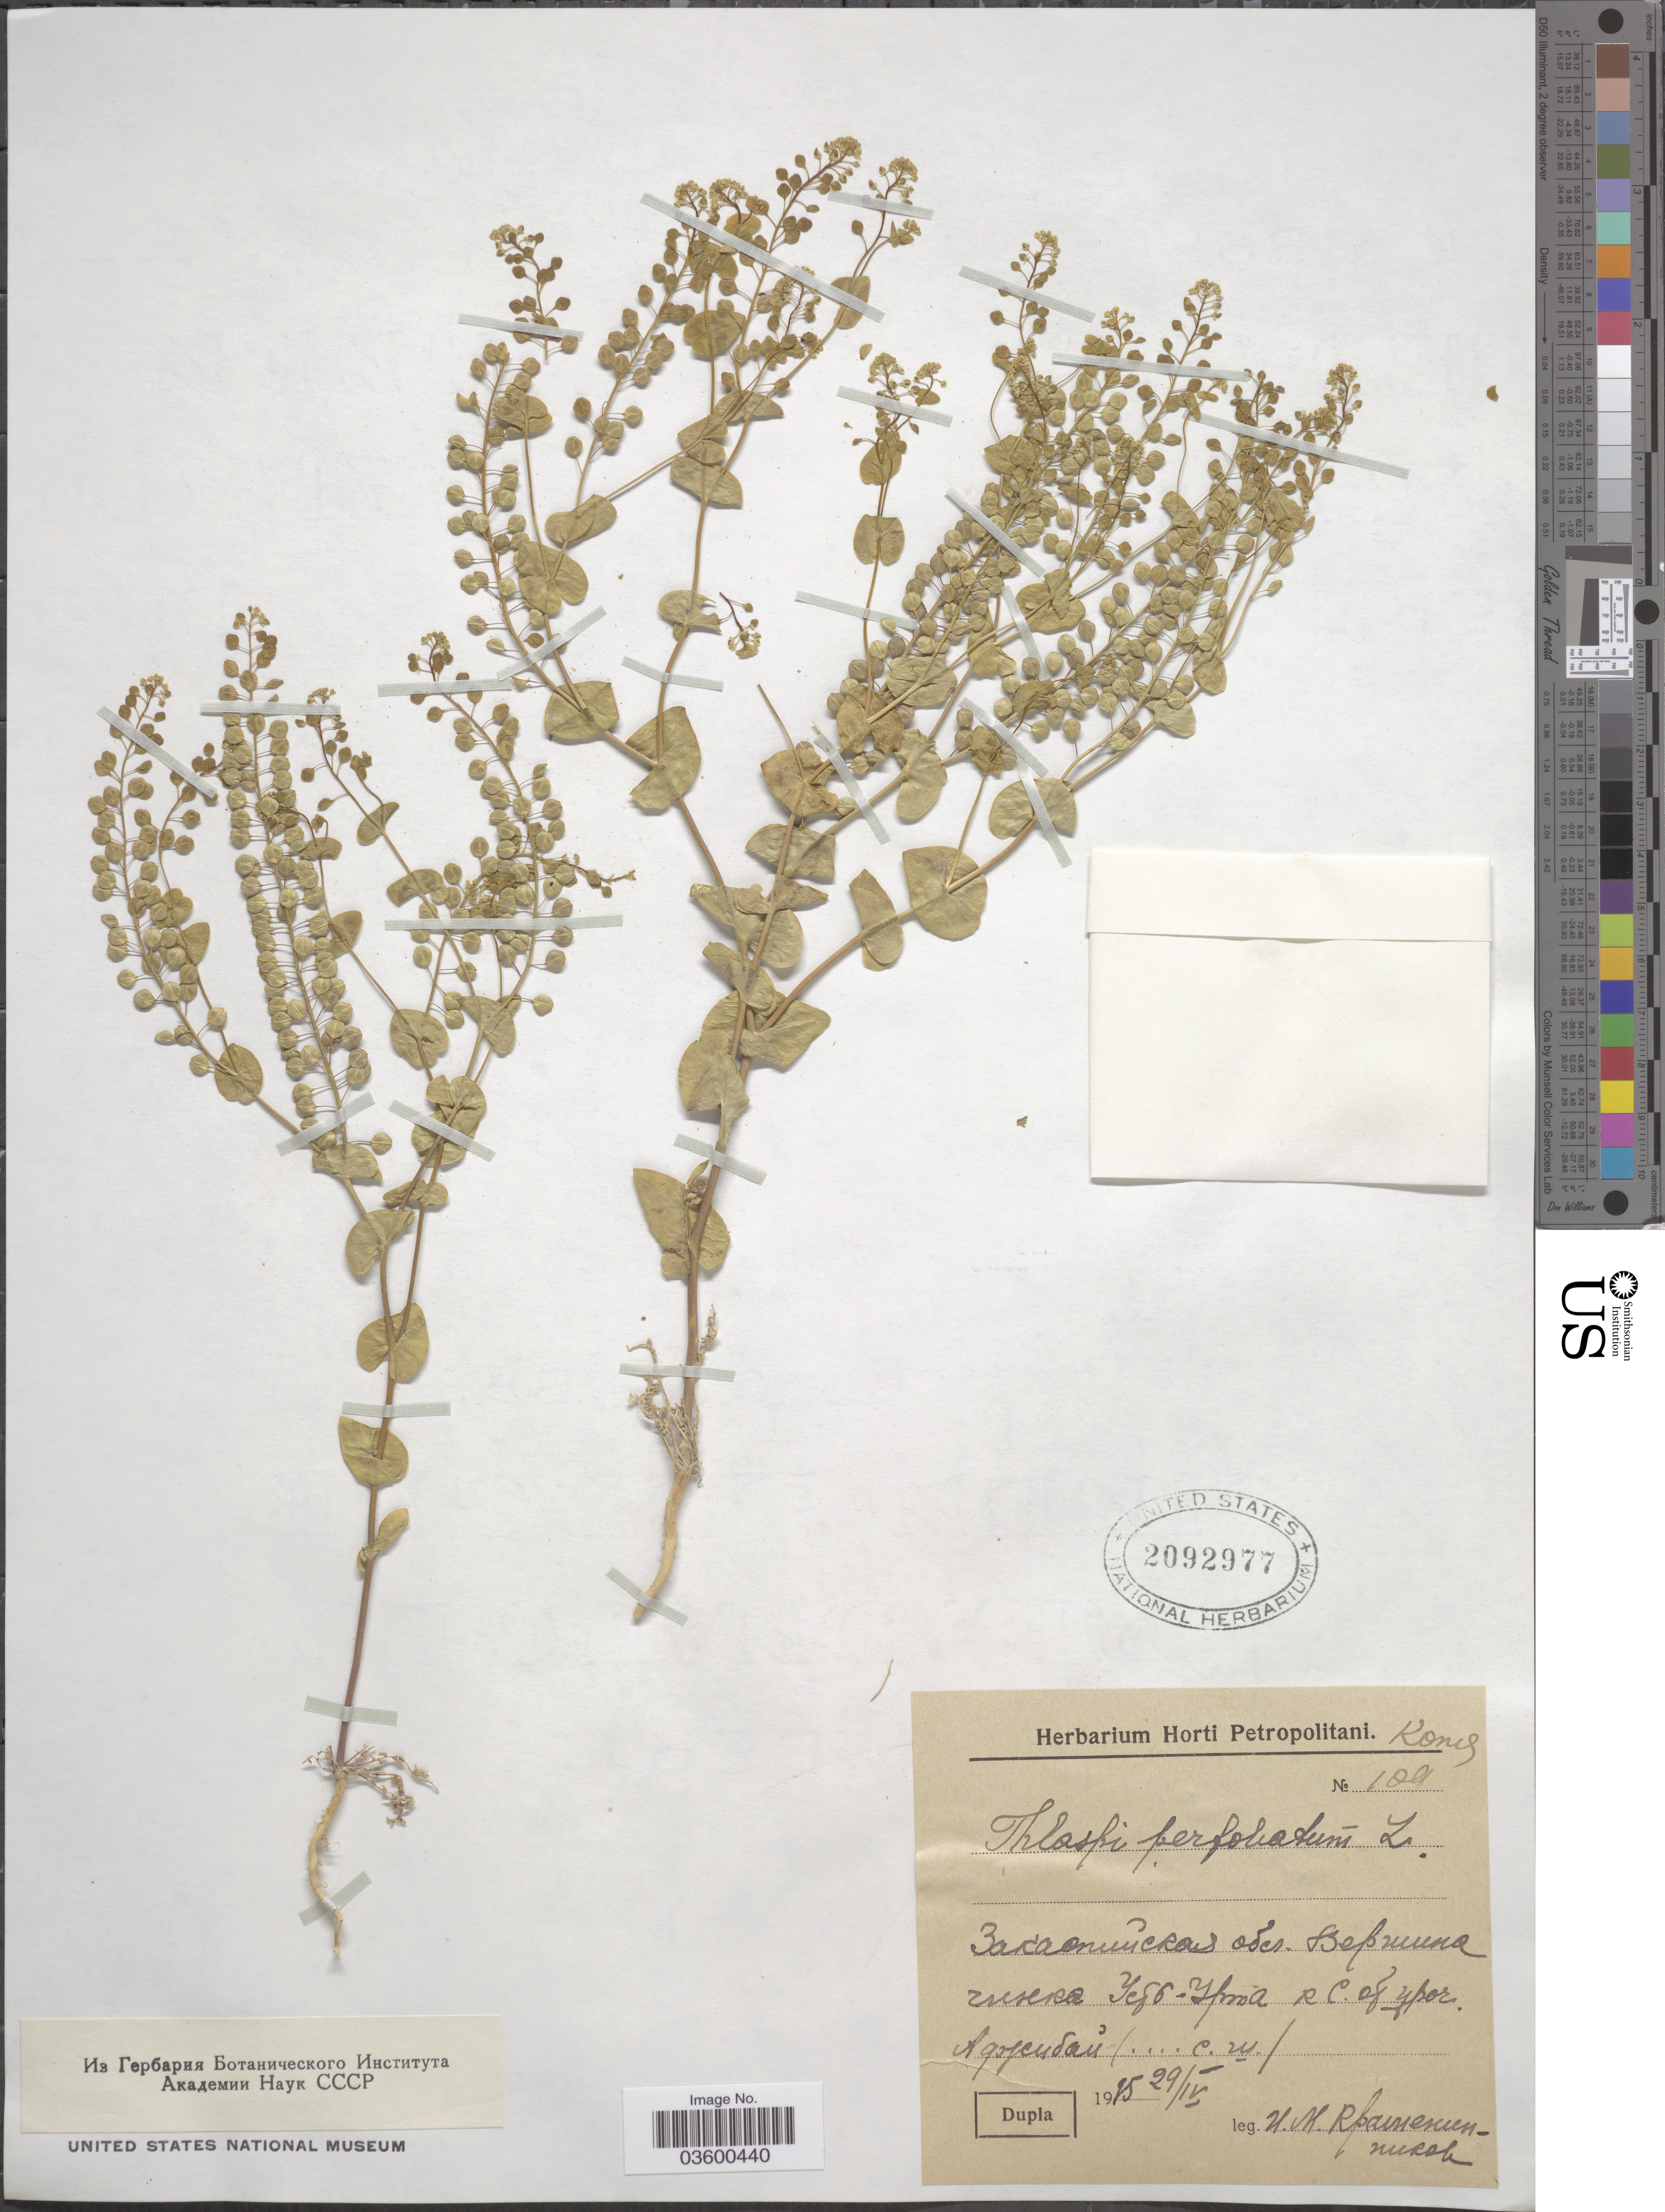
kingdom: Plantae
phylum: Tracheophyta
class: Magnoliopsida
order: Brassicales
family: Brassicaceae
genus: Lepidium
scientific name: Lepidium perfoliatum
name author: L.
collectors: I. Krascheninnikov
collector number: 109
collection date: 1975-04-29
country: Uzbekistan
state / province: Qoraqalpog'iston Republikasi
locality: N of Ajiboy Urochisha.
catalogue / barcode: US 2092977